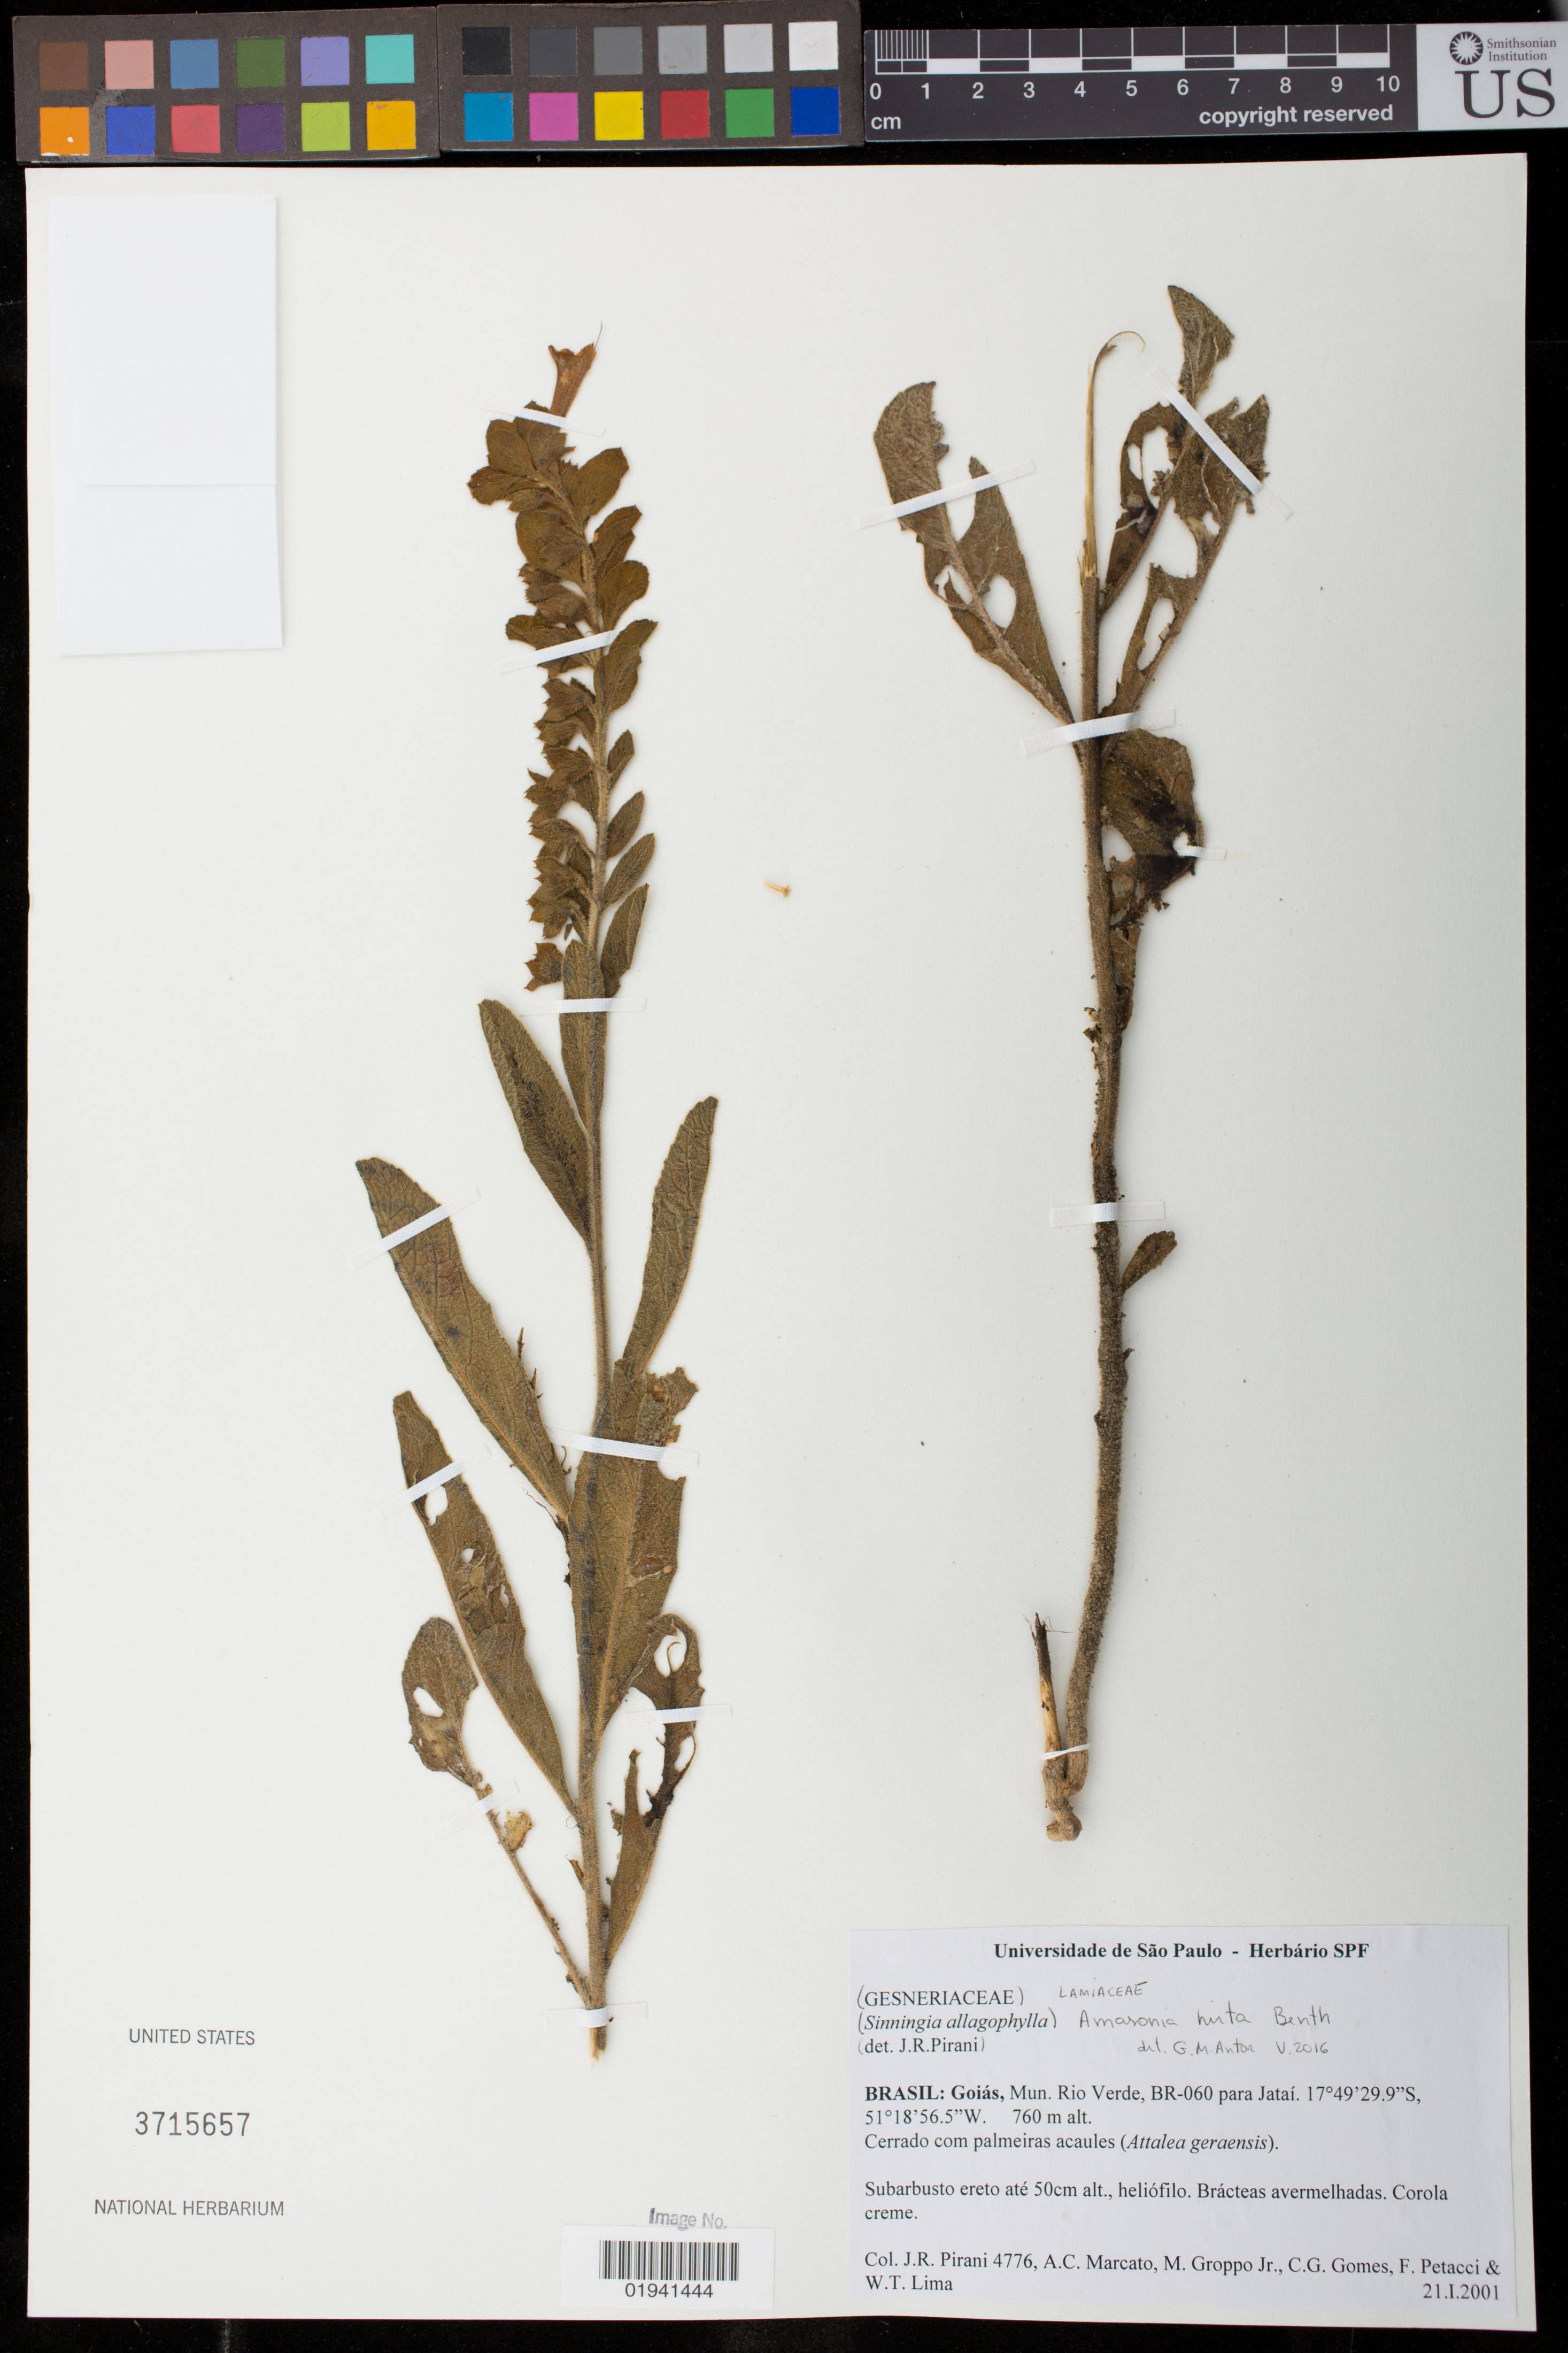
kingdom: Plantae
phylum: Tracheophyta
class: Magnoliopsida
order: Lamiales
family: Lamiaceae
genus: Amasonia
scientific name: Amasonia hirta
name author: Benth.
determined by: Antar, G. M.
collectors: J. R. Pirani, A. Marcato, M. Groppo, C. Gomes, F. Petacci & W. Lima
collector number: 4776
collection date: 2001-01-21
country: Brazil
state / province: Goiás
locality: Mun. Rio Verde, BR-060 para Jatai.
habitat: cerrado com palmeiras acaules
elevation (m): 760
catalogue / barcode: US 3715657